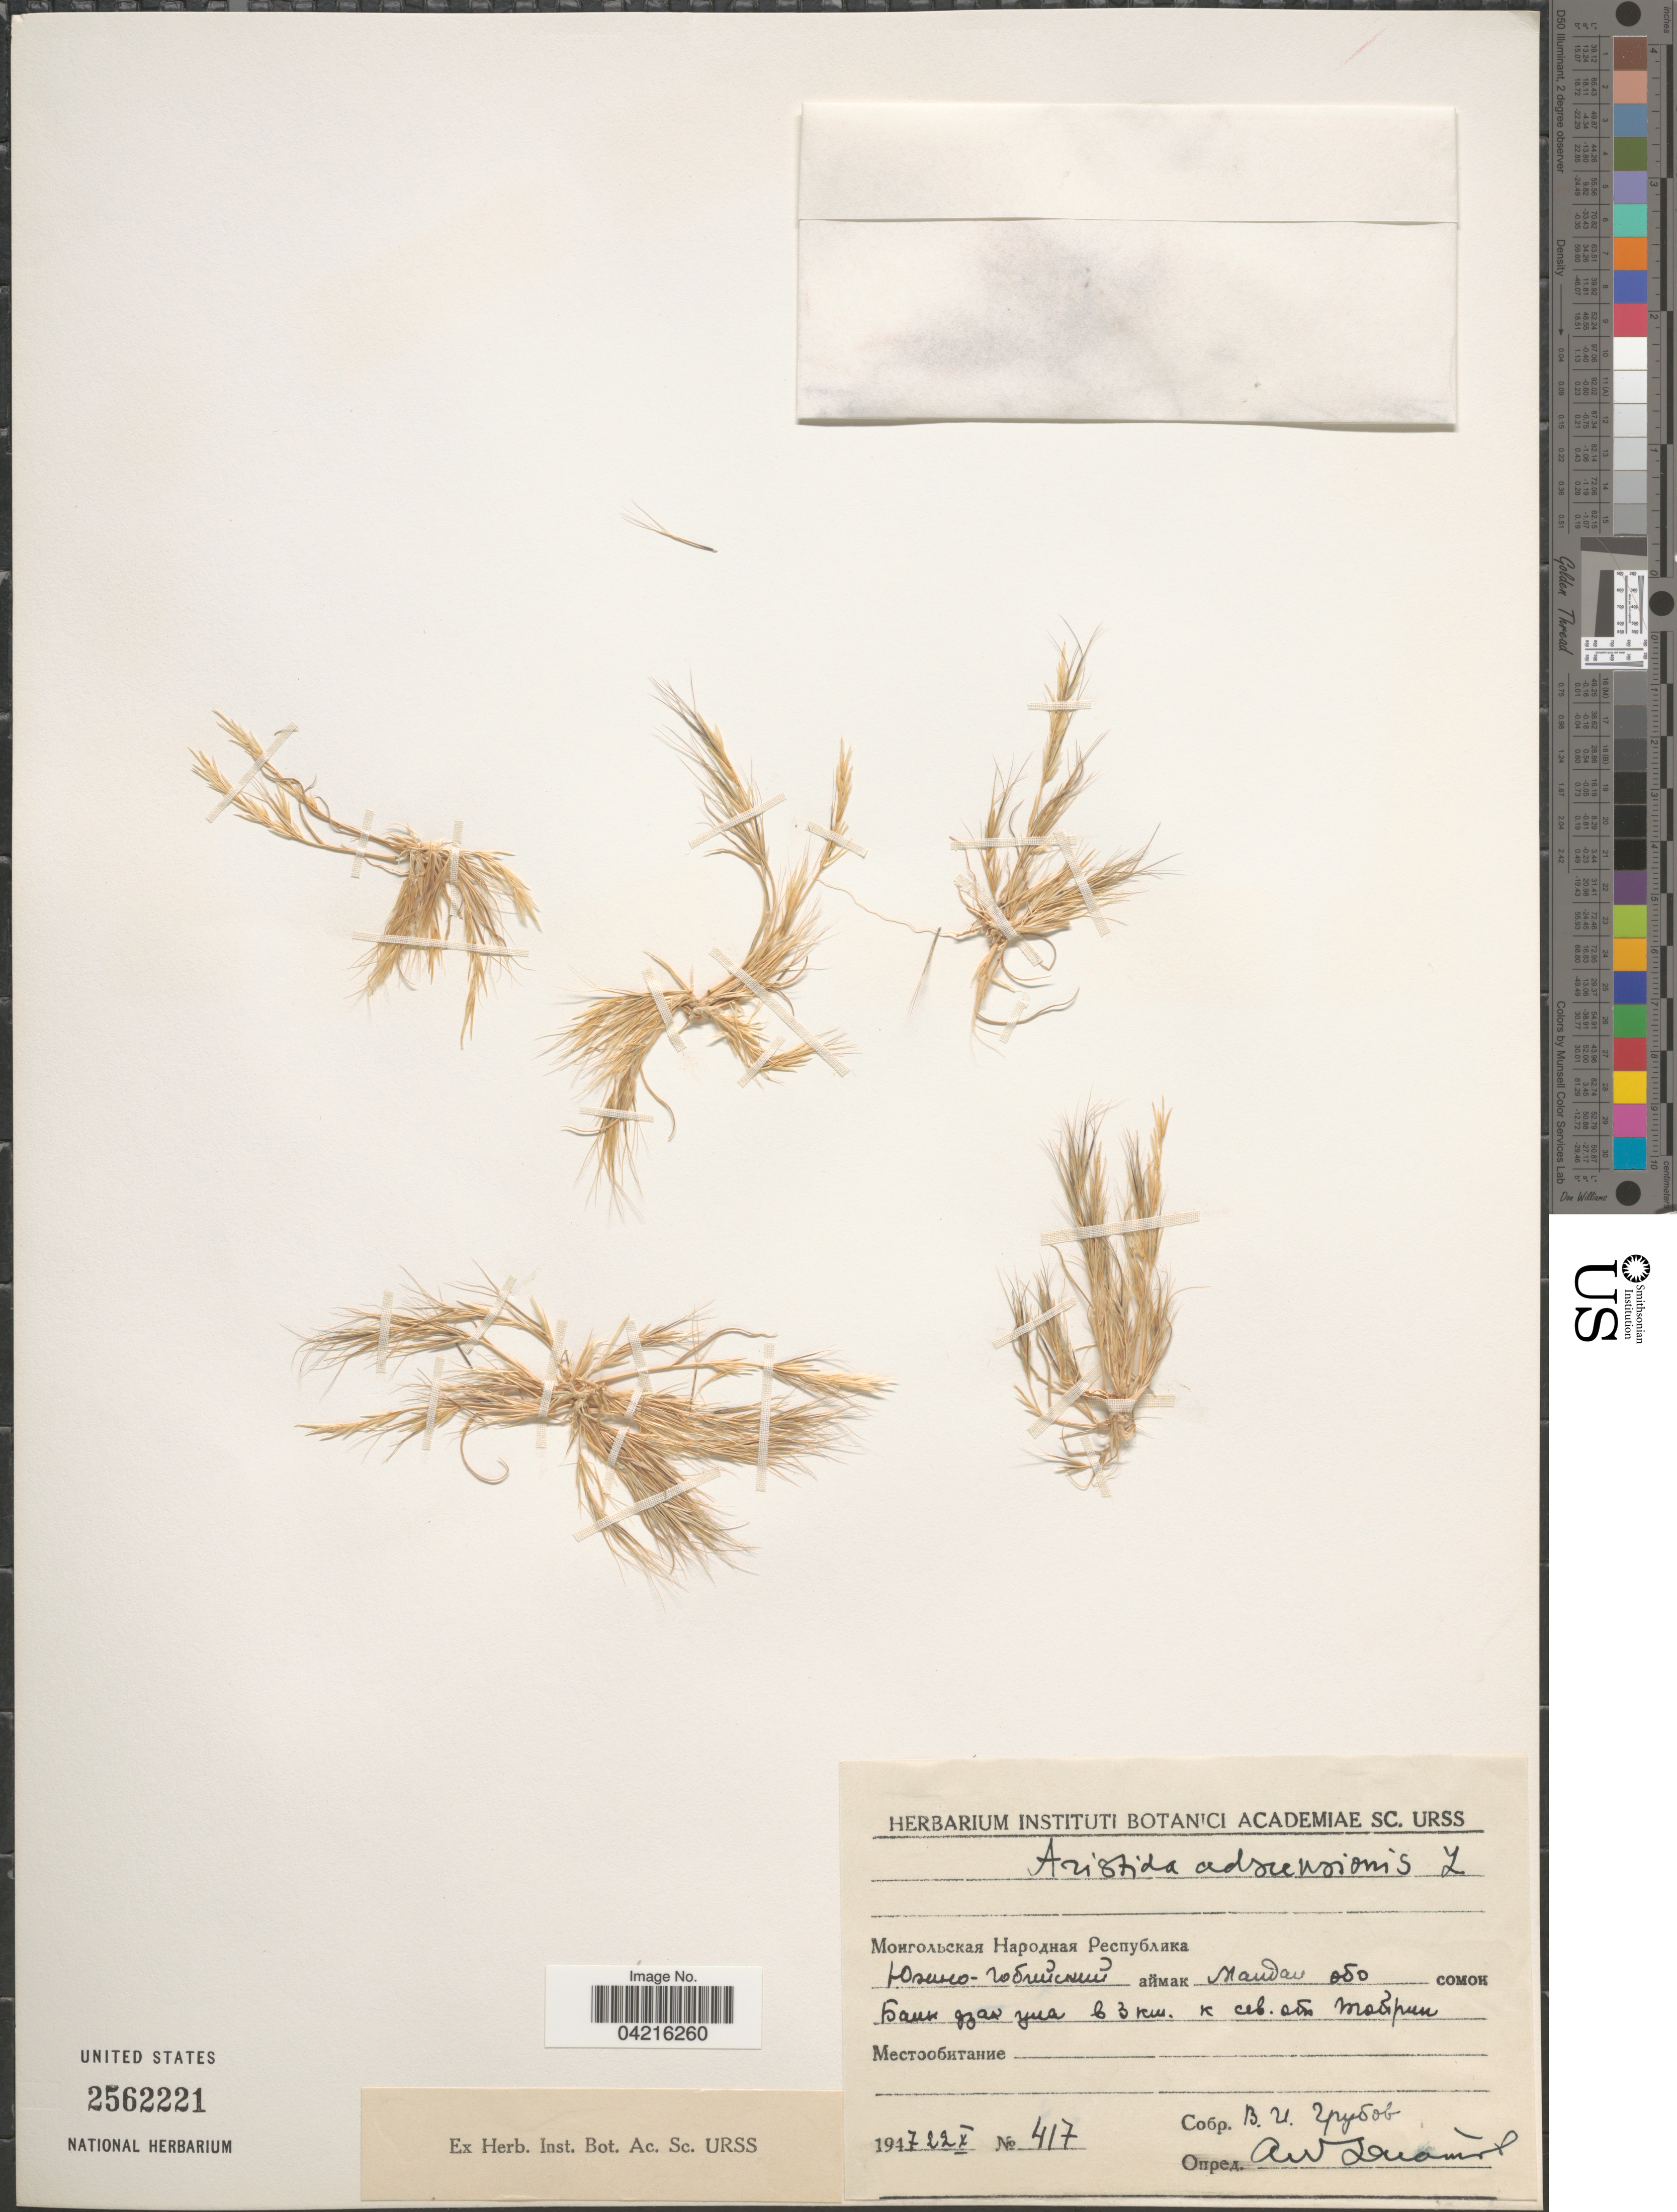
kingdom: Plantae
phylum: Tracheophyta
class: Liliopsida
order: Poales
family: Poaceae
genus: Aristida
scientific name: Aristida adscensionis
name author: L.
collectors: V. I. Grubov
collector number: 417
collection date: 1947-10-22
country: Mongolia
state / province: Omnogovi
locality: District Mandal-Ovoo, Bain dzak Ula, 3 km N of Toyrin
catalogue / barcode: US 2562221